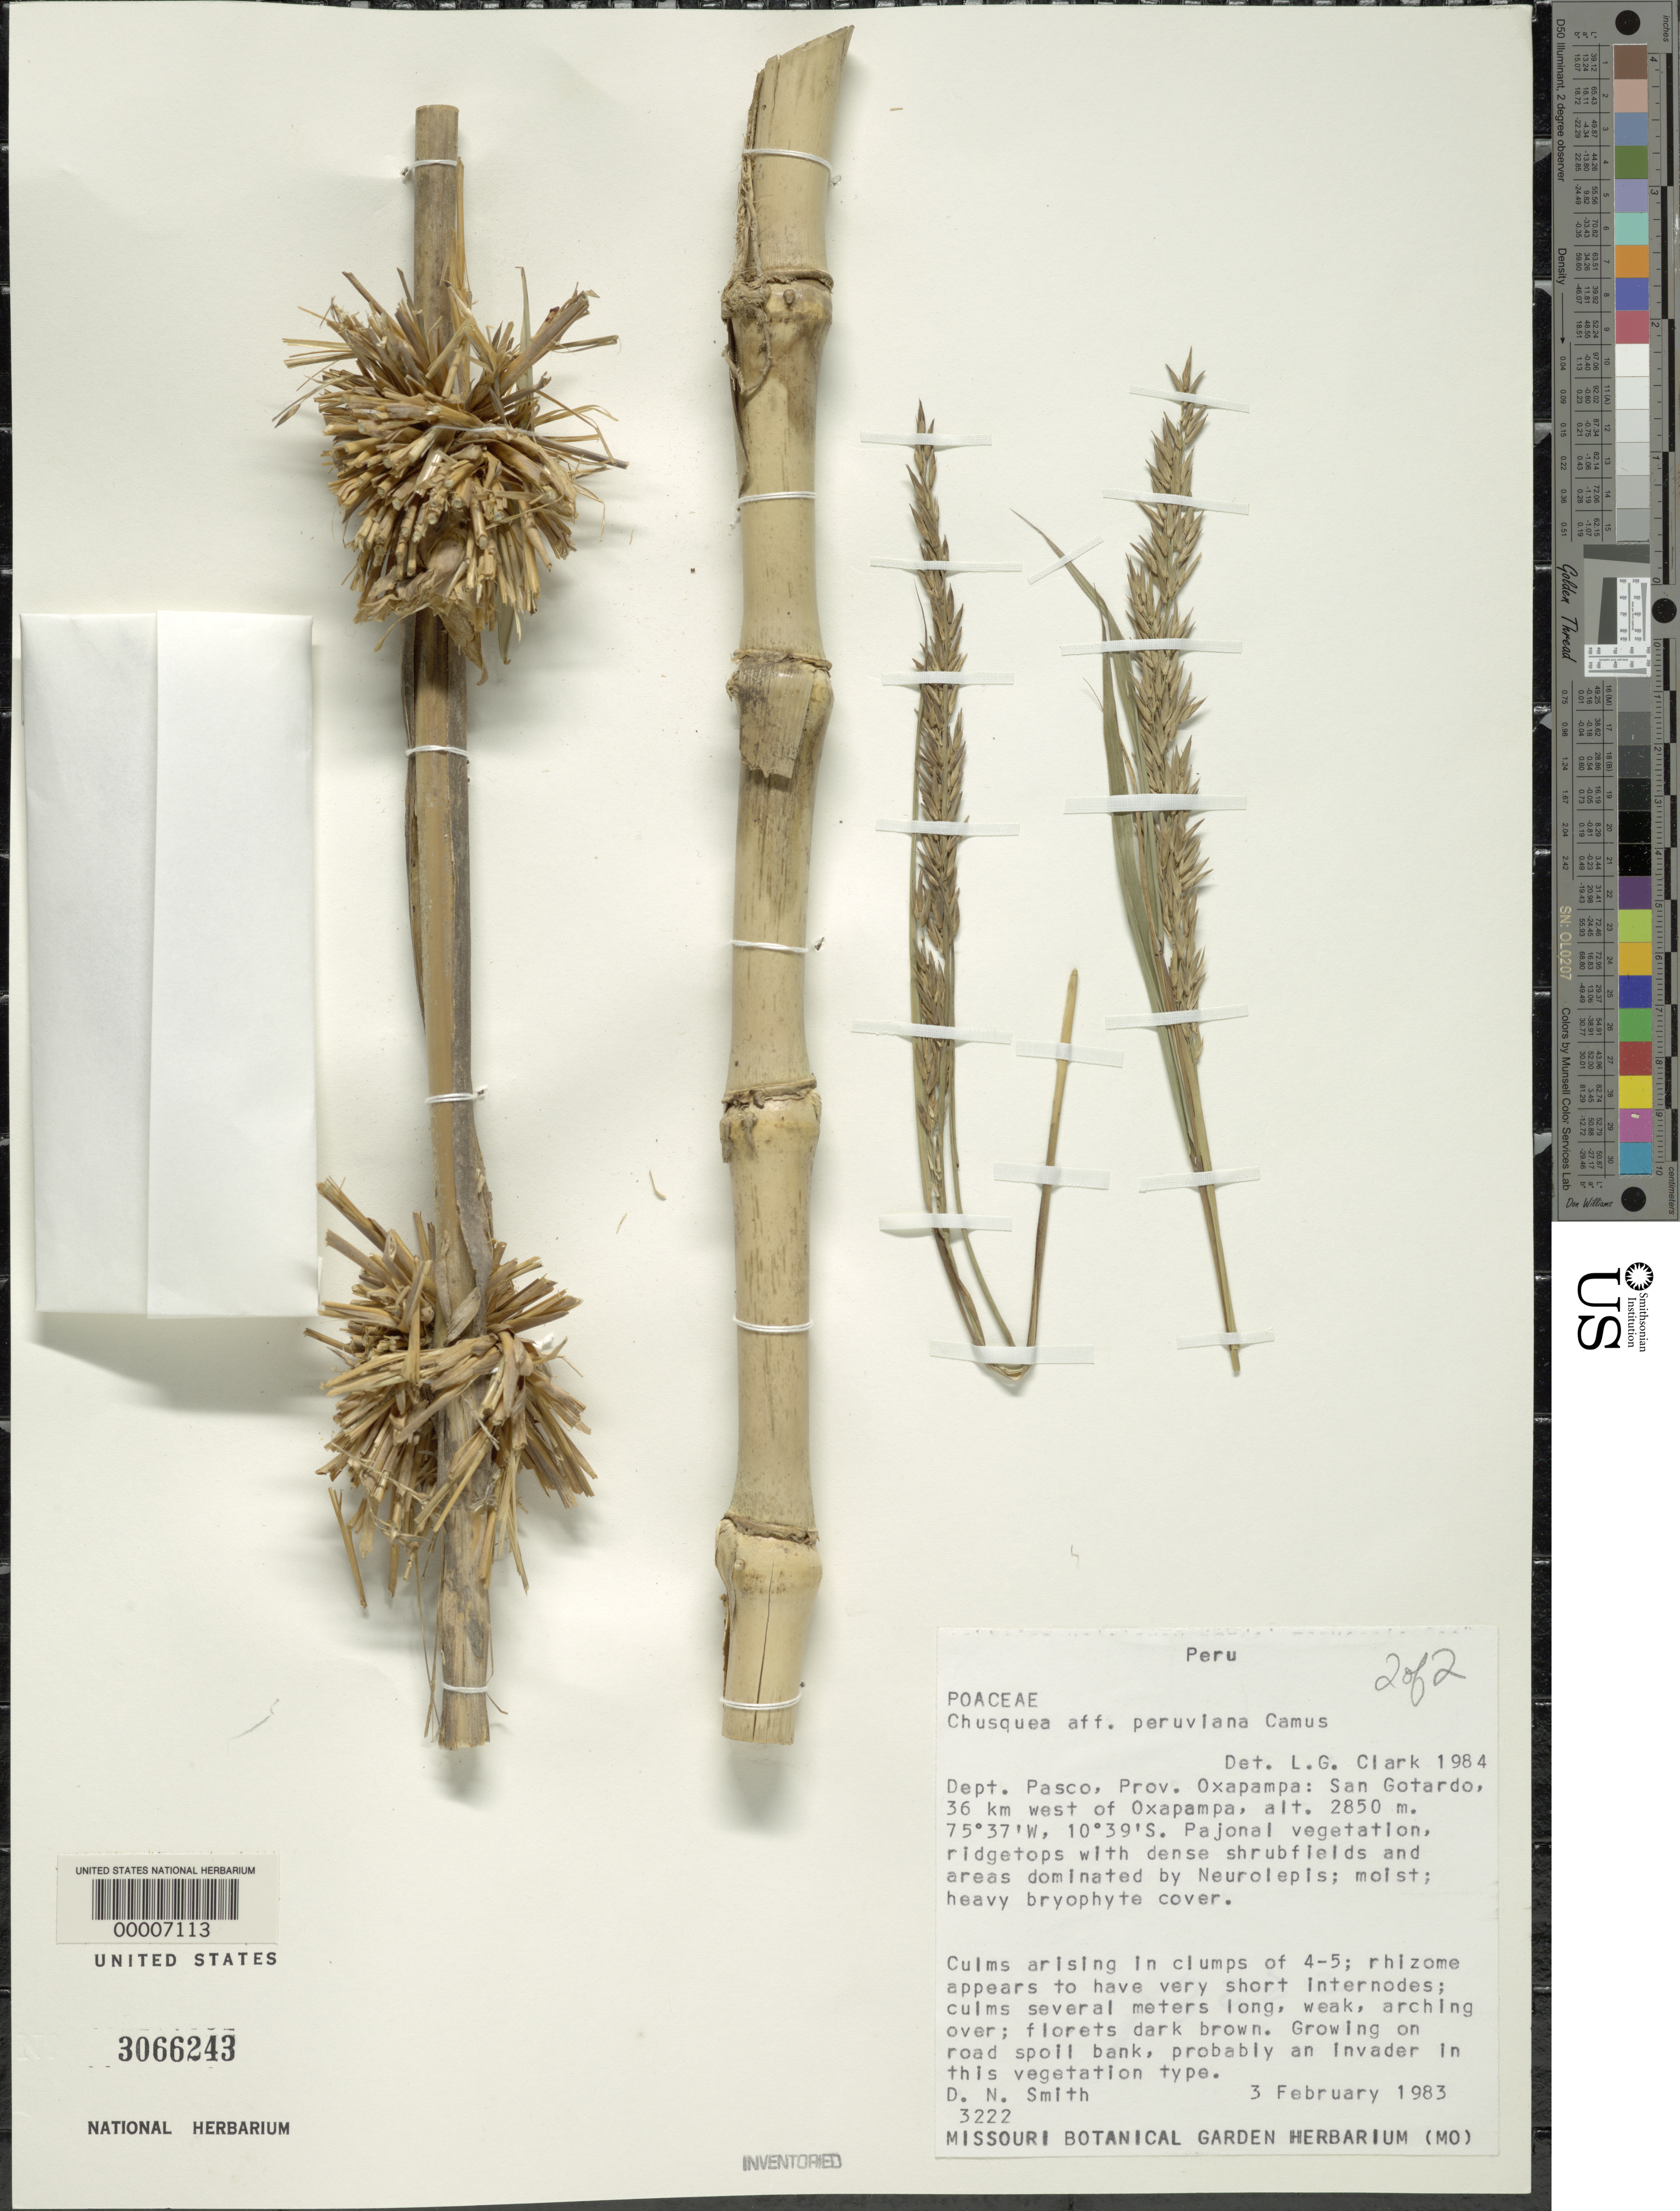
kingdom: Plantae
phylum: Tracheophyta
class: Liliopsida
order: Poales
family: Poaceae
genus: Chusquea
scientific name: Chusquea peruviana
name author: E.G. Camus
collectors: D. Smith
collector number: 3222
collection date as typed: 03 Feb 1983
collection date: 1983-02-03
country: Peru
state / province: Pasco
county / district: Oxapampa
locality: San gotardo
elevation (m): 2850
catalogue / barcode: US 3066243